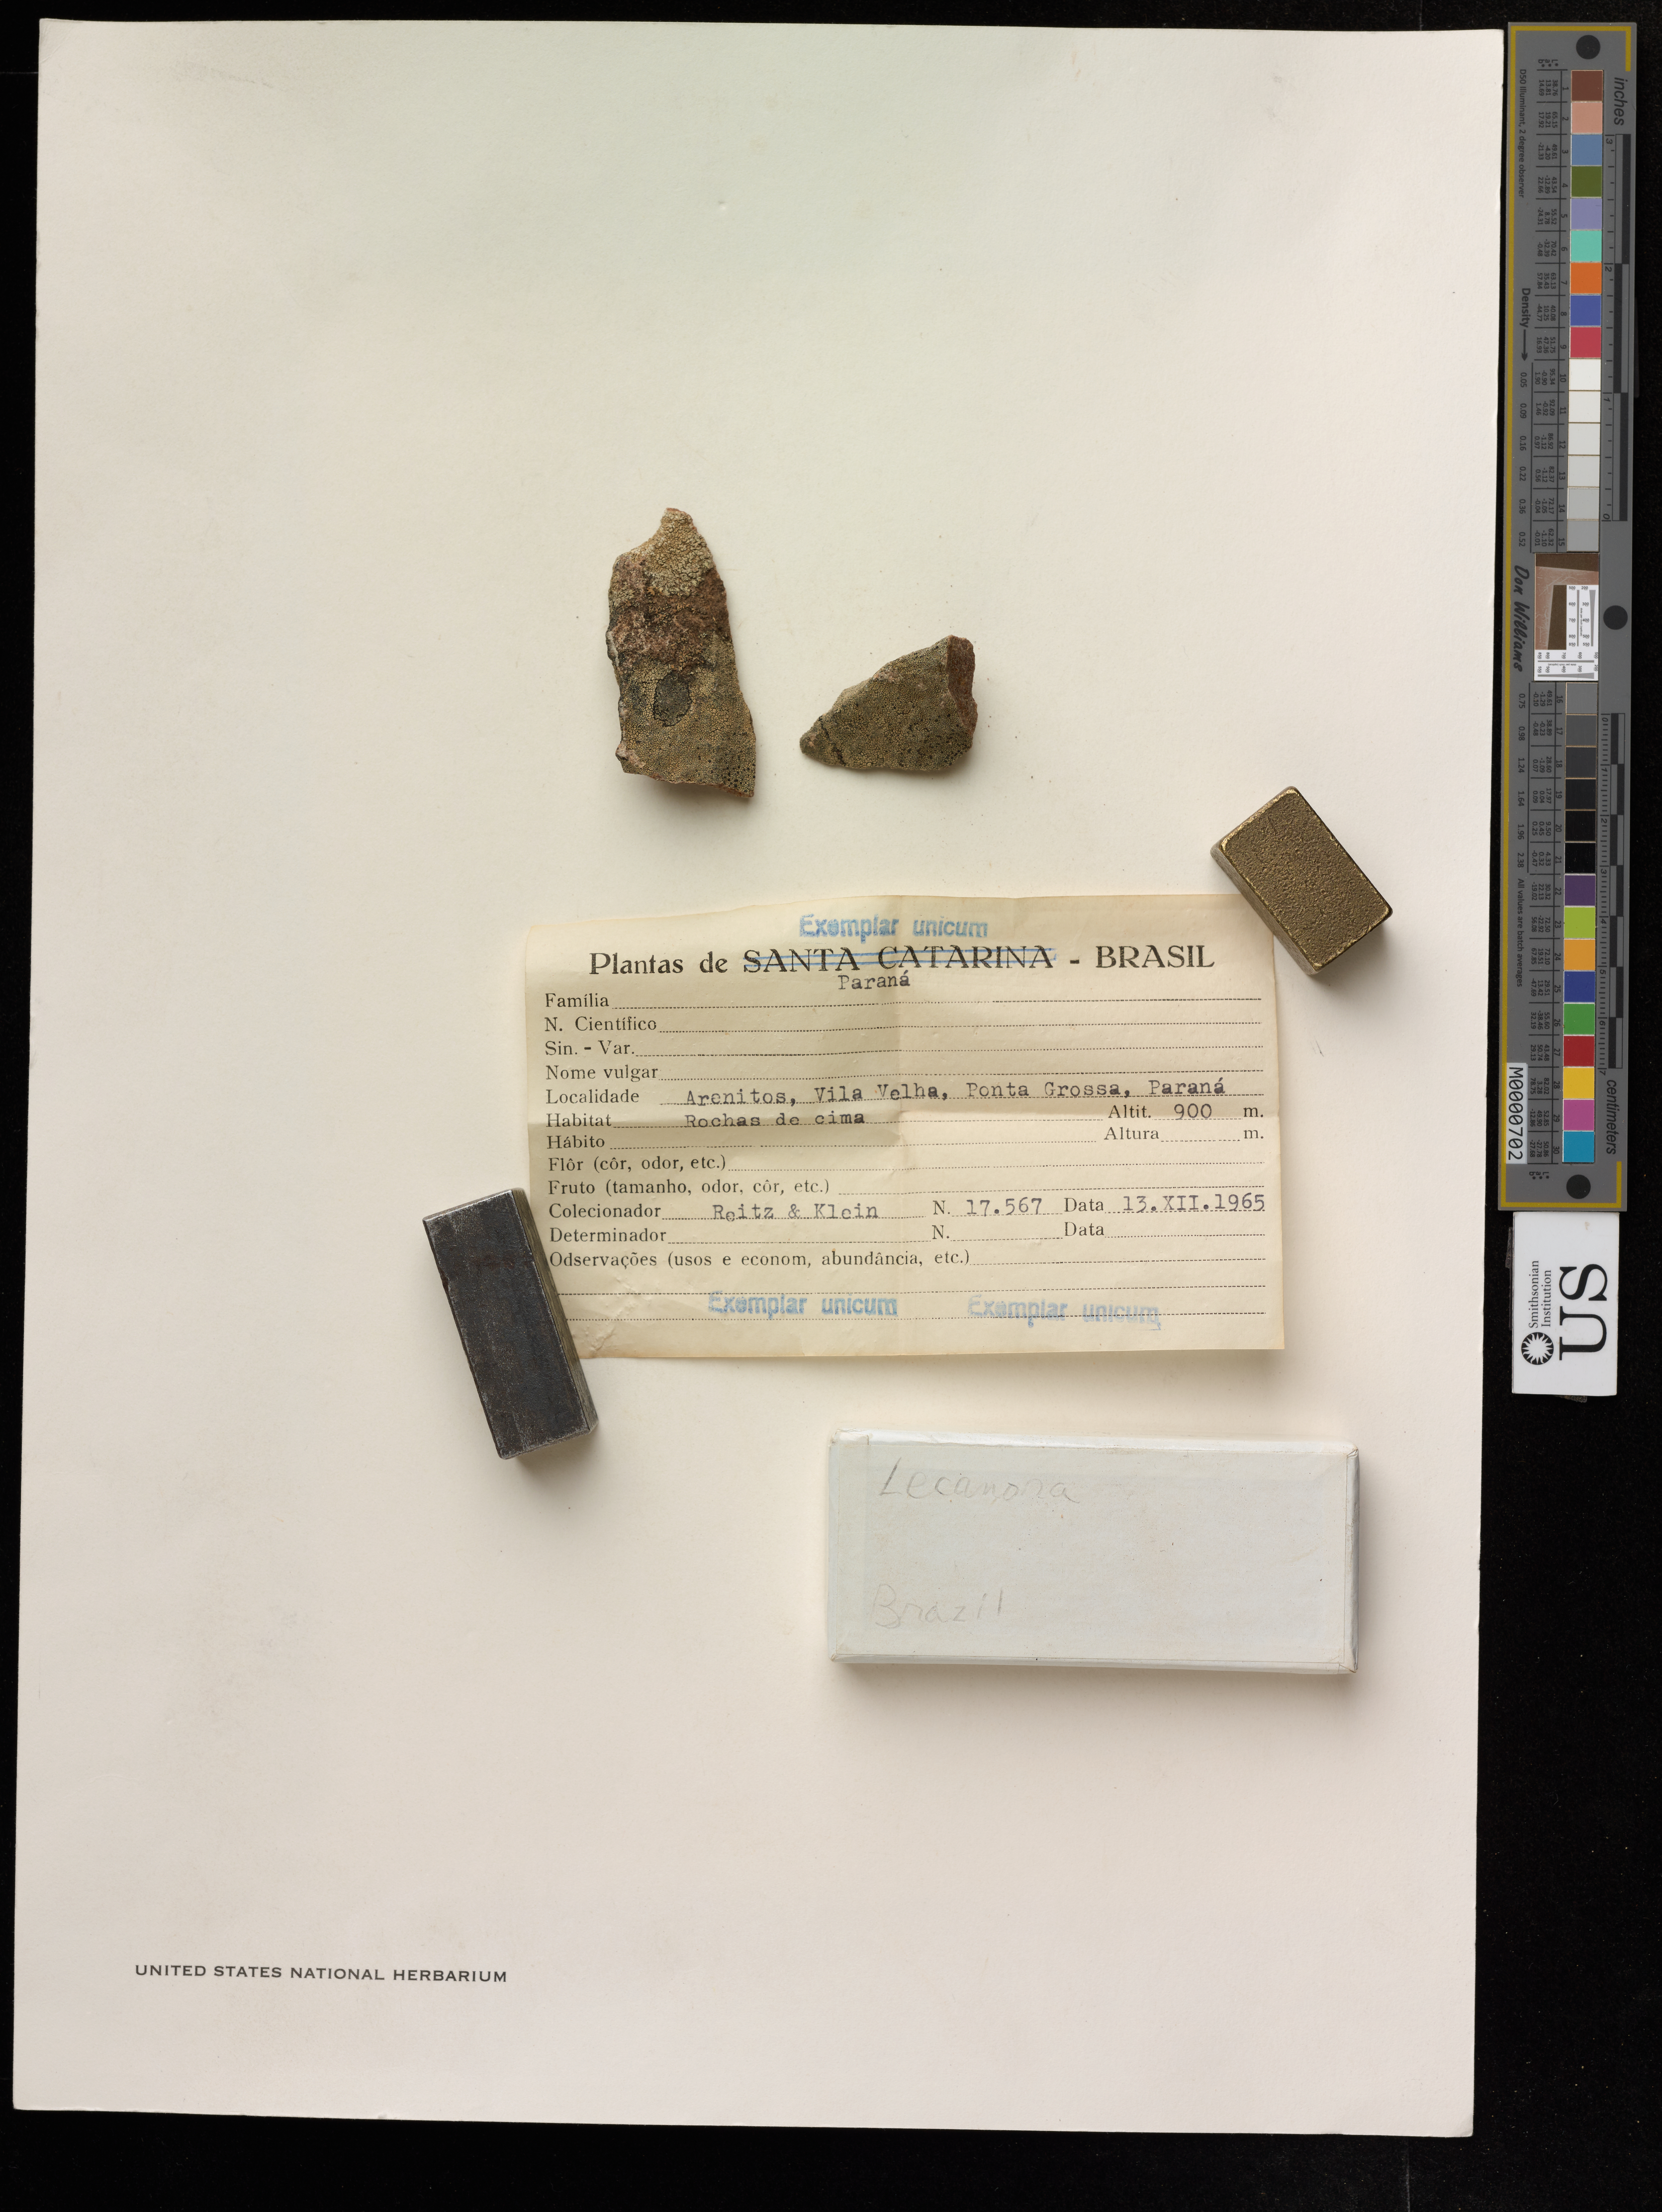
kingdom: Fungi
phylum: Ascomycota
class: Lecanoromycetes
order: Lecanorales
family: Lecanoraceae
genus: Lecanora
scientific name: Lecanora sp.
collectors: R. Reitz & R. M. Klein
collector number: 17567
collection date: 1965-12-13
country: Brazil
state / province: Paraná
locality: Arenitos, Vila Velha, Ponta Grossa.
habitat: Rochas de cima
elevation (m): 900